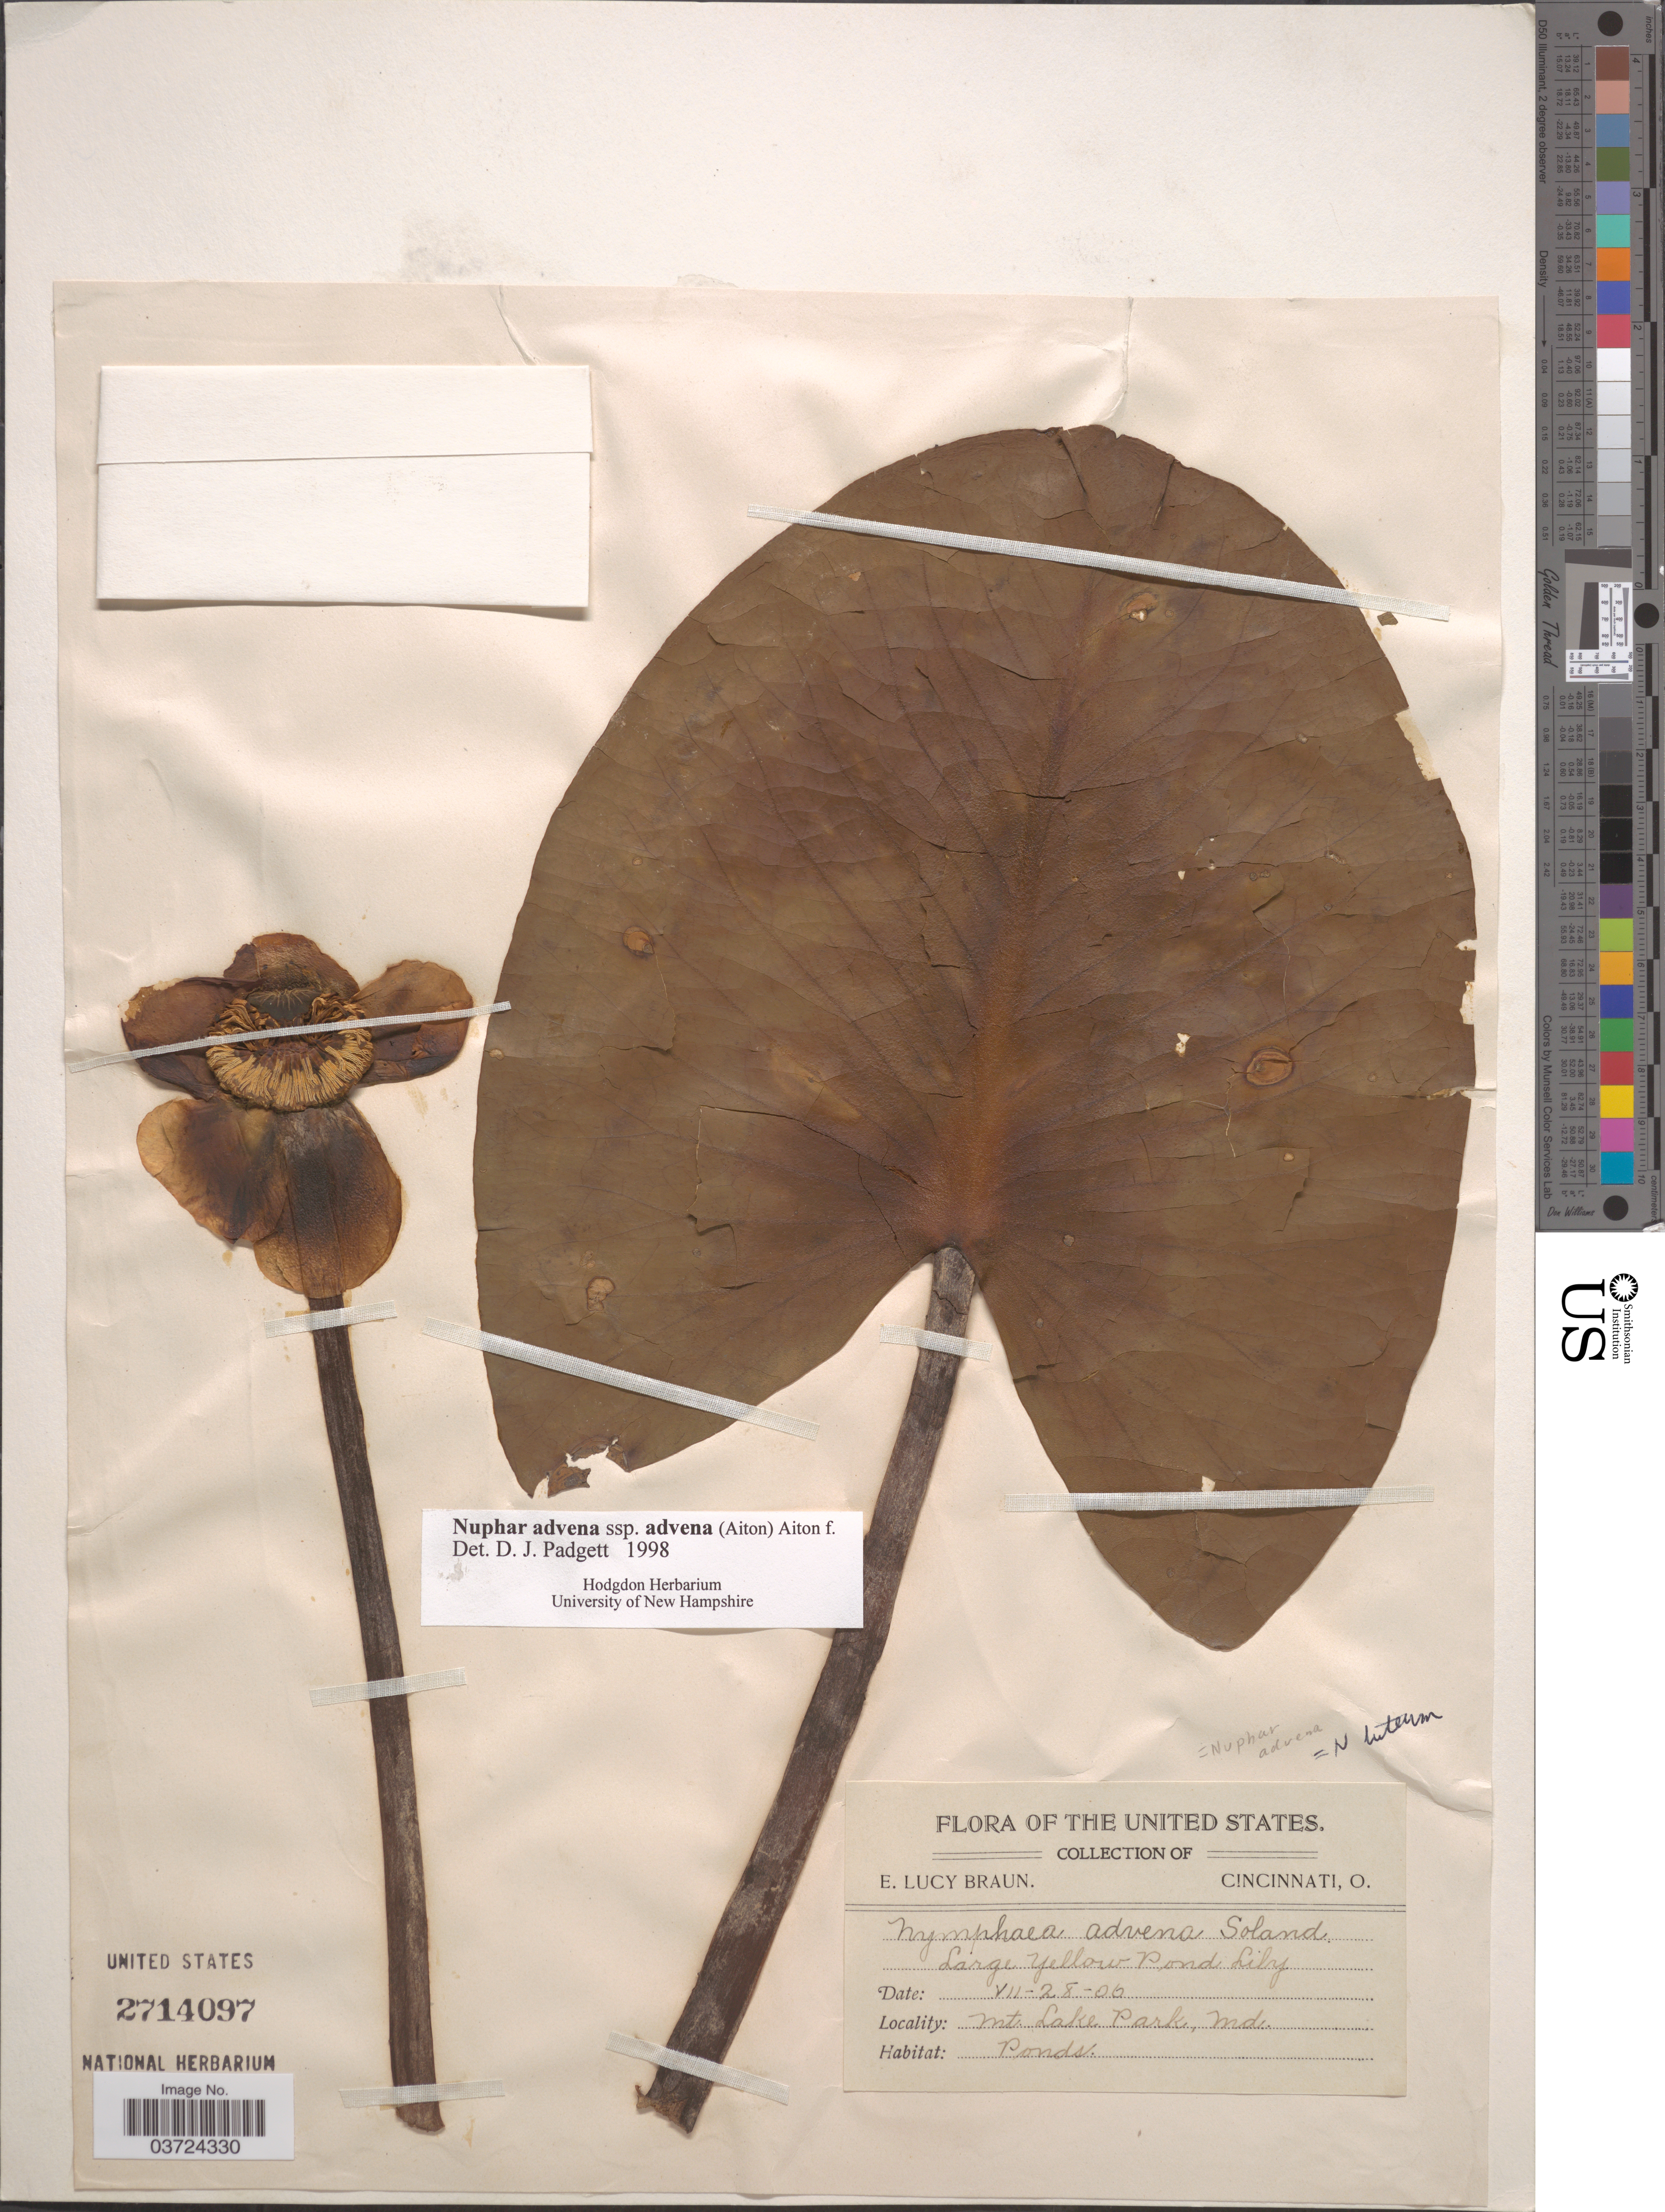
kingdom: Plantae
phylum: Tracheophyta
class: Magnoliopsida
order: Nymphaeales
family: Nymphaeaceae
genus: Nuphar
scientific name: Nuphar advena subsp. advena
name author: (Aiton) W.T. Aiton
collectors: E. L. Braun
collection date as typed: Transcribed d/m/y: 28/7/6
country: United States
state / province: Maryland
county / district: Garrett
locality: Mt. Lake Park.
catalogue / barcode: US 2714097